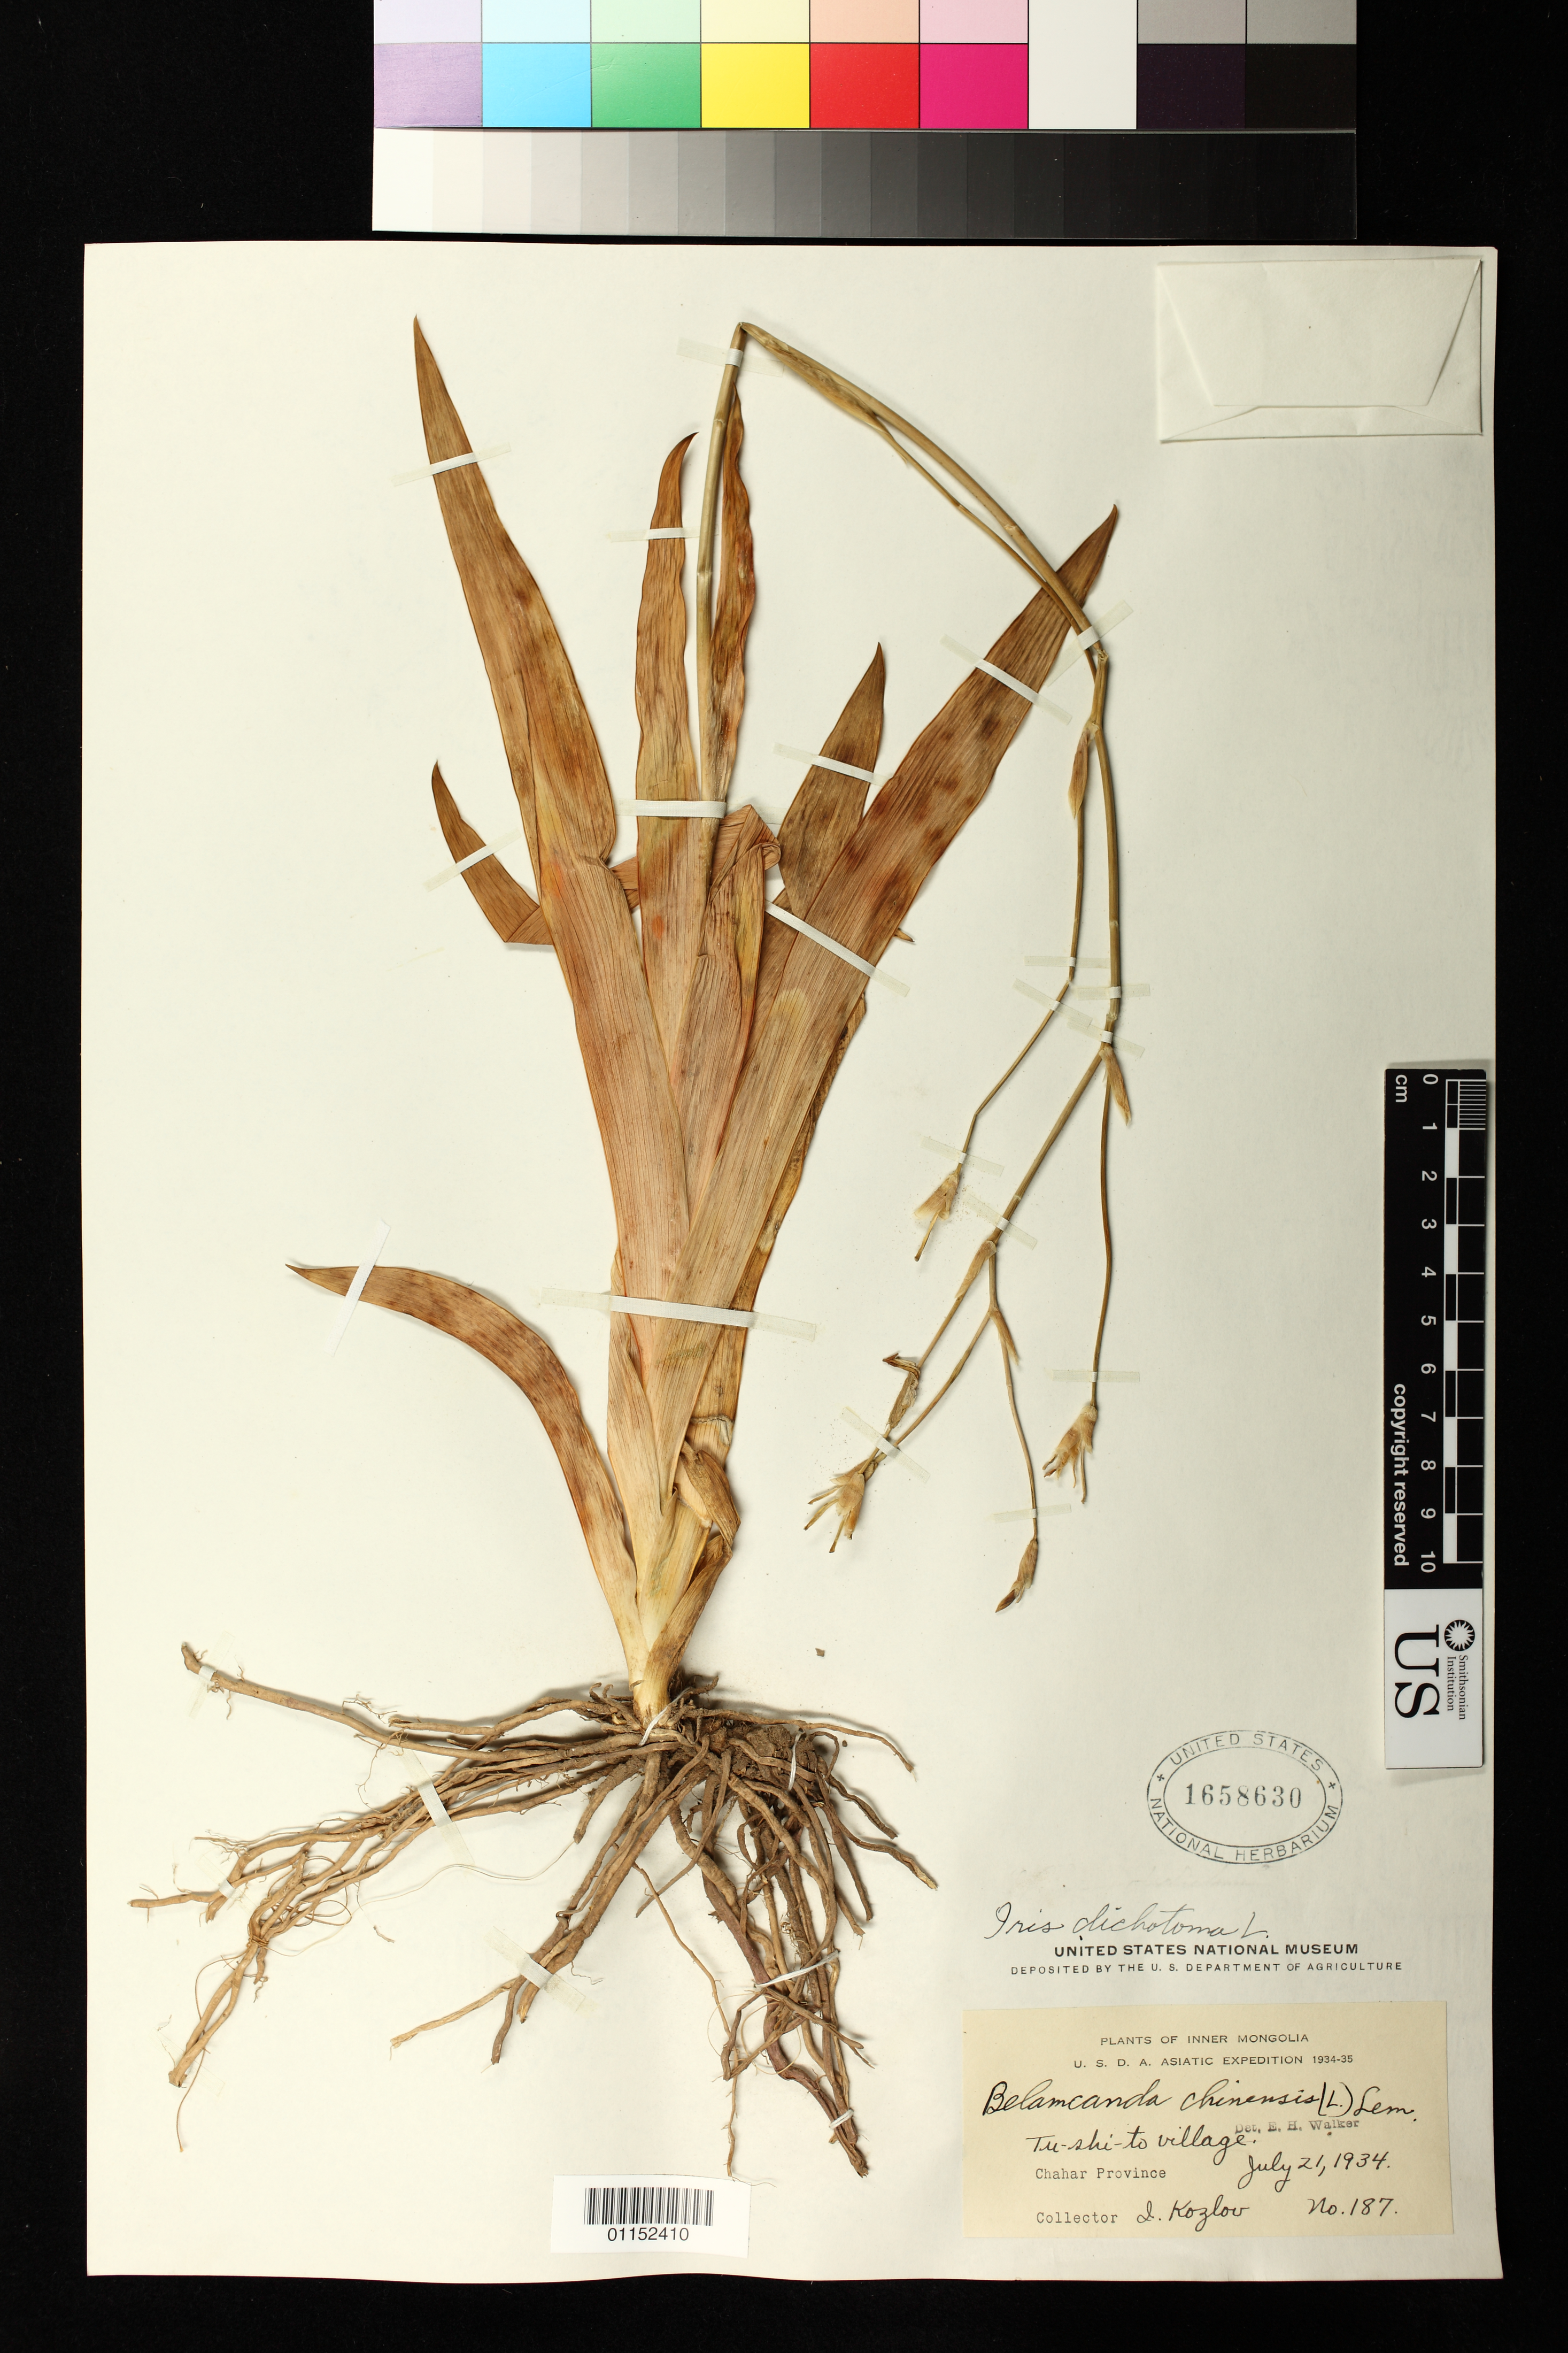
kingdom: Plantae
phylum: Tracheophyta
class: Liliopsida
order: Asparagales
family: Iridaceae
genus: Iris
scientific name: Iris dichotoma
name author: Pall.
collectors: I. Kozlov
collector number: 187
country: China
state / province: Nei Monggol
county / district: Chahar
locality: Tu-shi-to village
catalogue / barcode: US 1658630